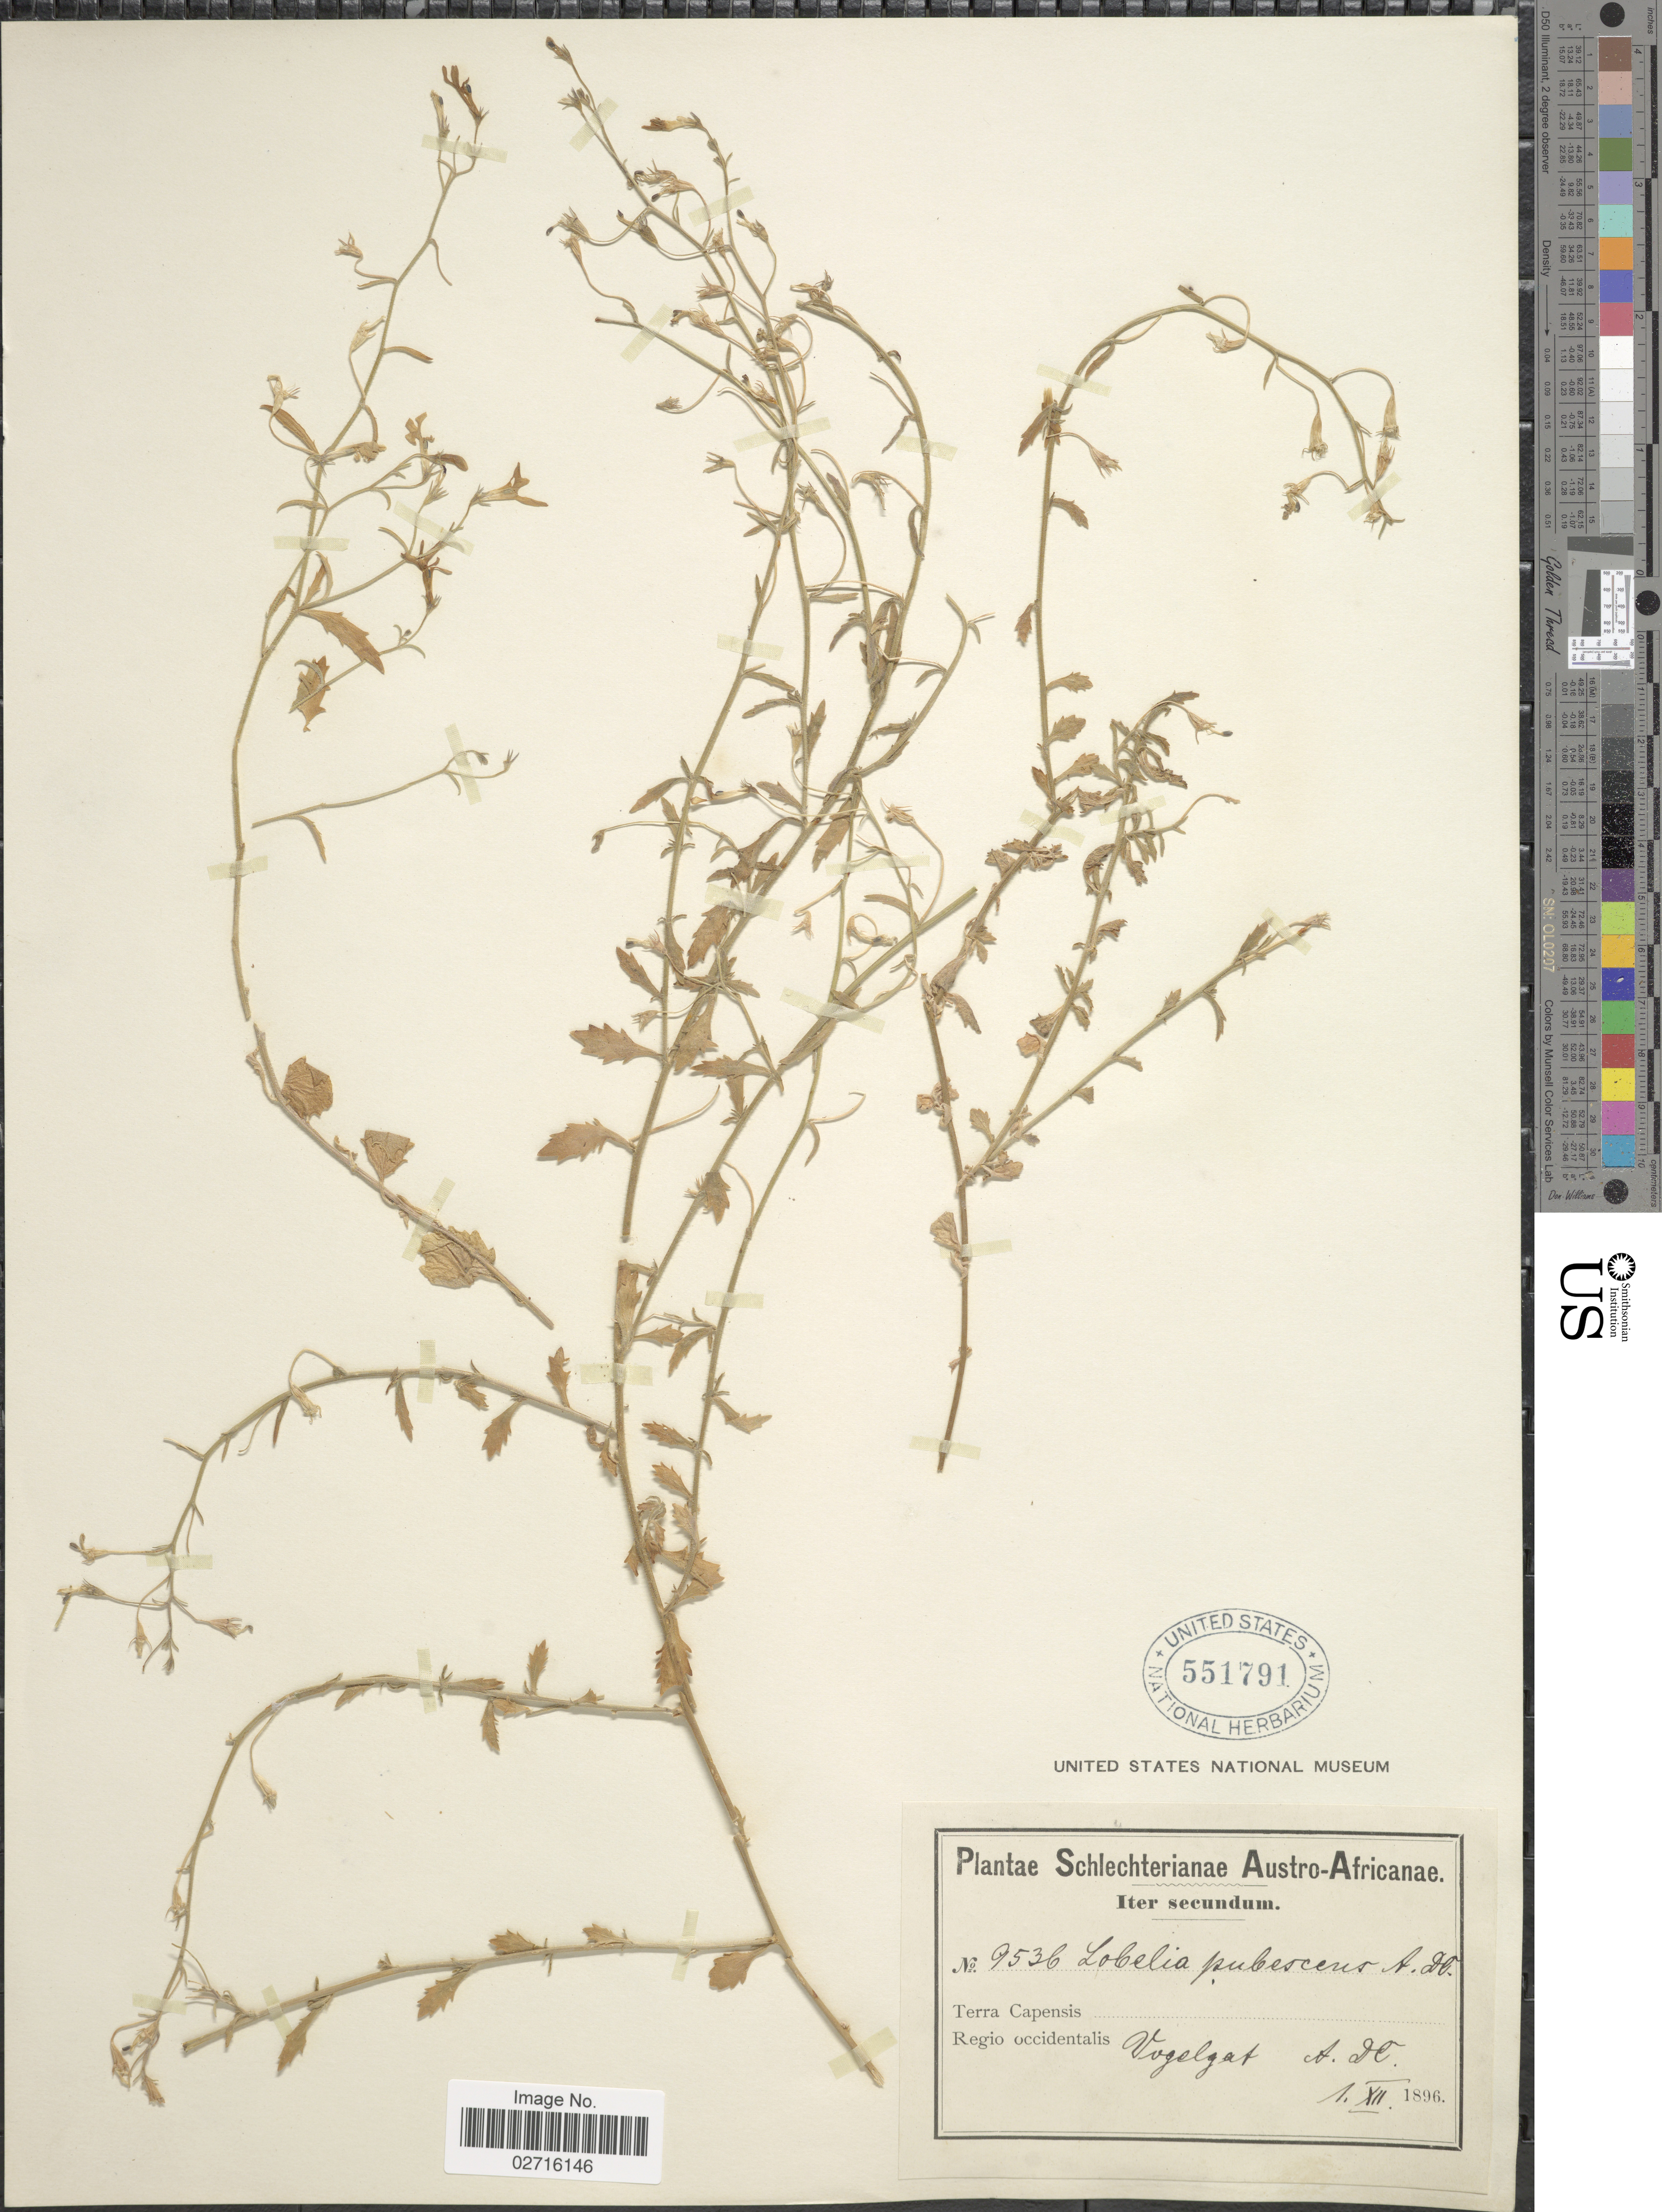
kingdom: Plantae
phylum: Tracheophyta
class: Magnoliopsida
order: Asterales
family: Campanulaceae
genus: Lobelia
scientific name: Lobelia pubescens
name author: Aiton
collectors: Schlechter, --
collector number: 9536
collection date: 1896-12-01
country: South Africa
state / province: Western Cape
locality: Austro-Africanae, Terra Capensis, Regio occidentalis, Vogelgat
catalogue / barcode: US 551791